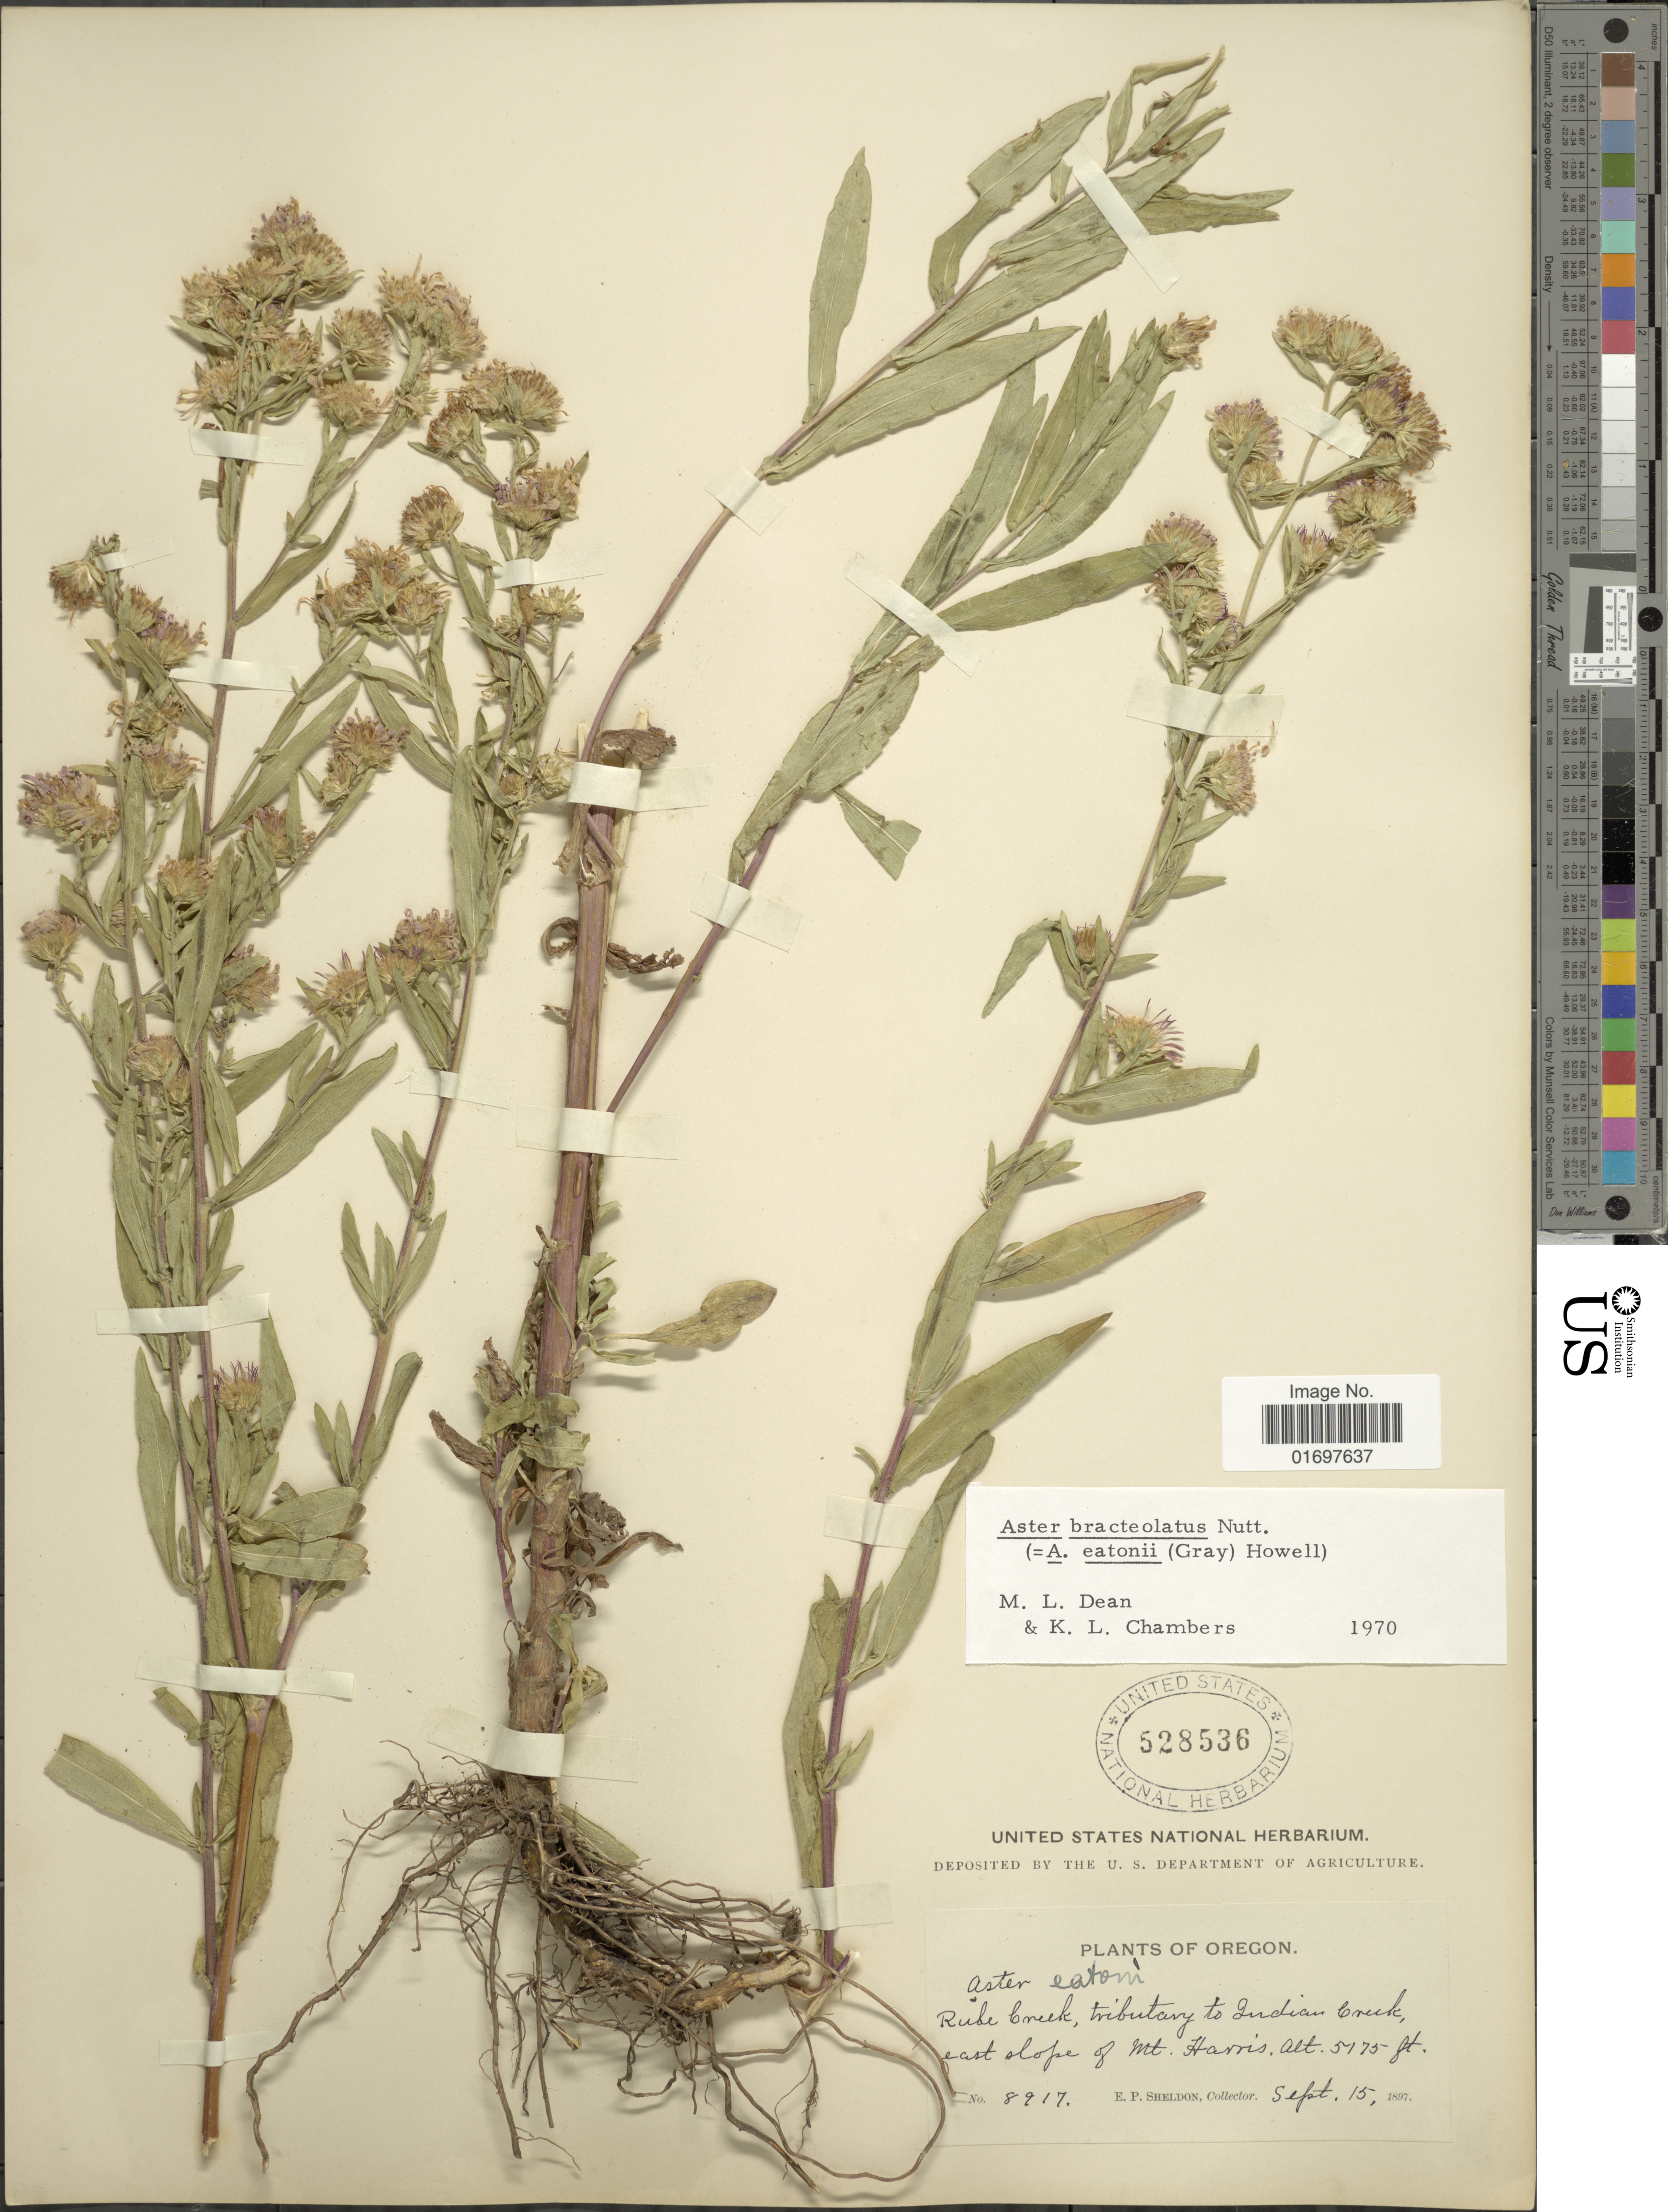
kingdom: Plantae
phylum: Tracheophyta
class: Magnoliopsida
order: Asterales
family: Asteraceae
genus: Symphyotrichum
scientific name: Symphyotrichum bracteolatum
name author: (Nutt.) G.L. Nesom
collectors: E. P. Sheldon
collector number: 8917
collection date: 1897-09-15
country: United States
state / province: Oregon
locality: Rube Creek, tributary to Indian Creek. east slope of Mt. Haris.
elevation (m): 1577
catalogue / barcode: US 528536